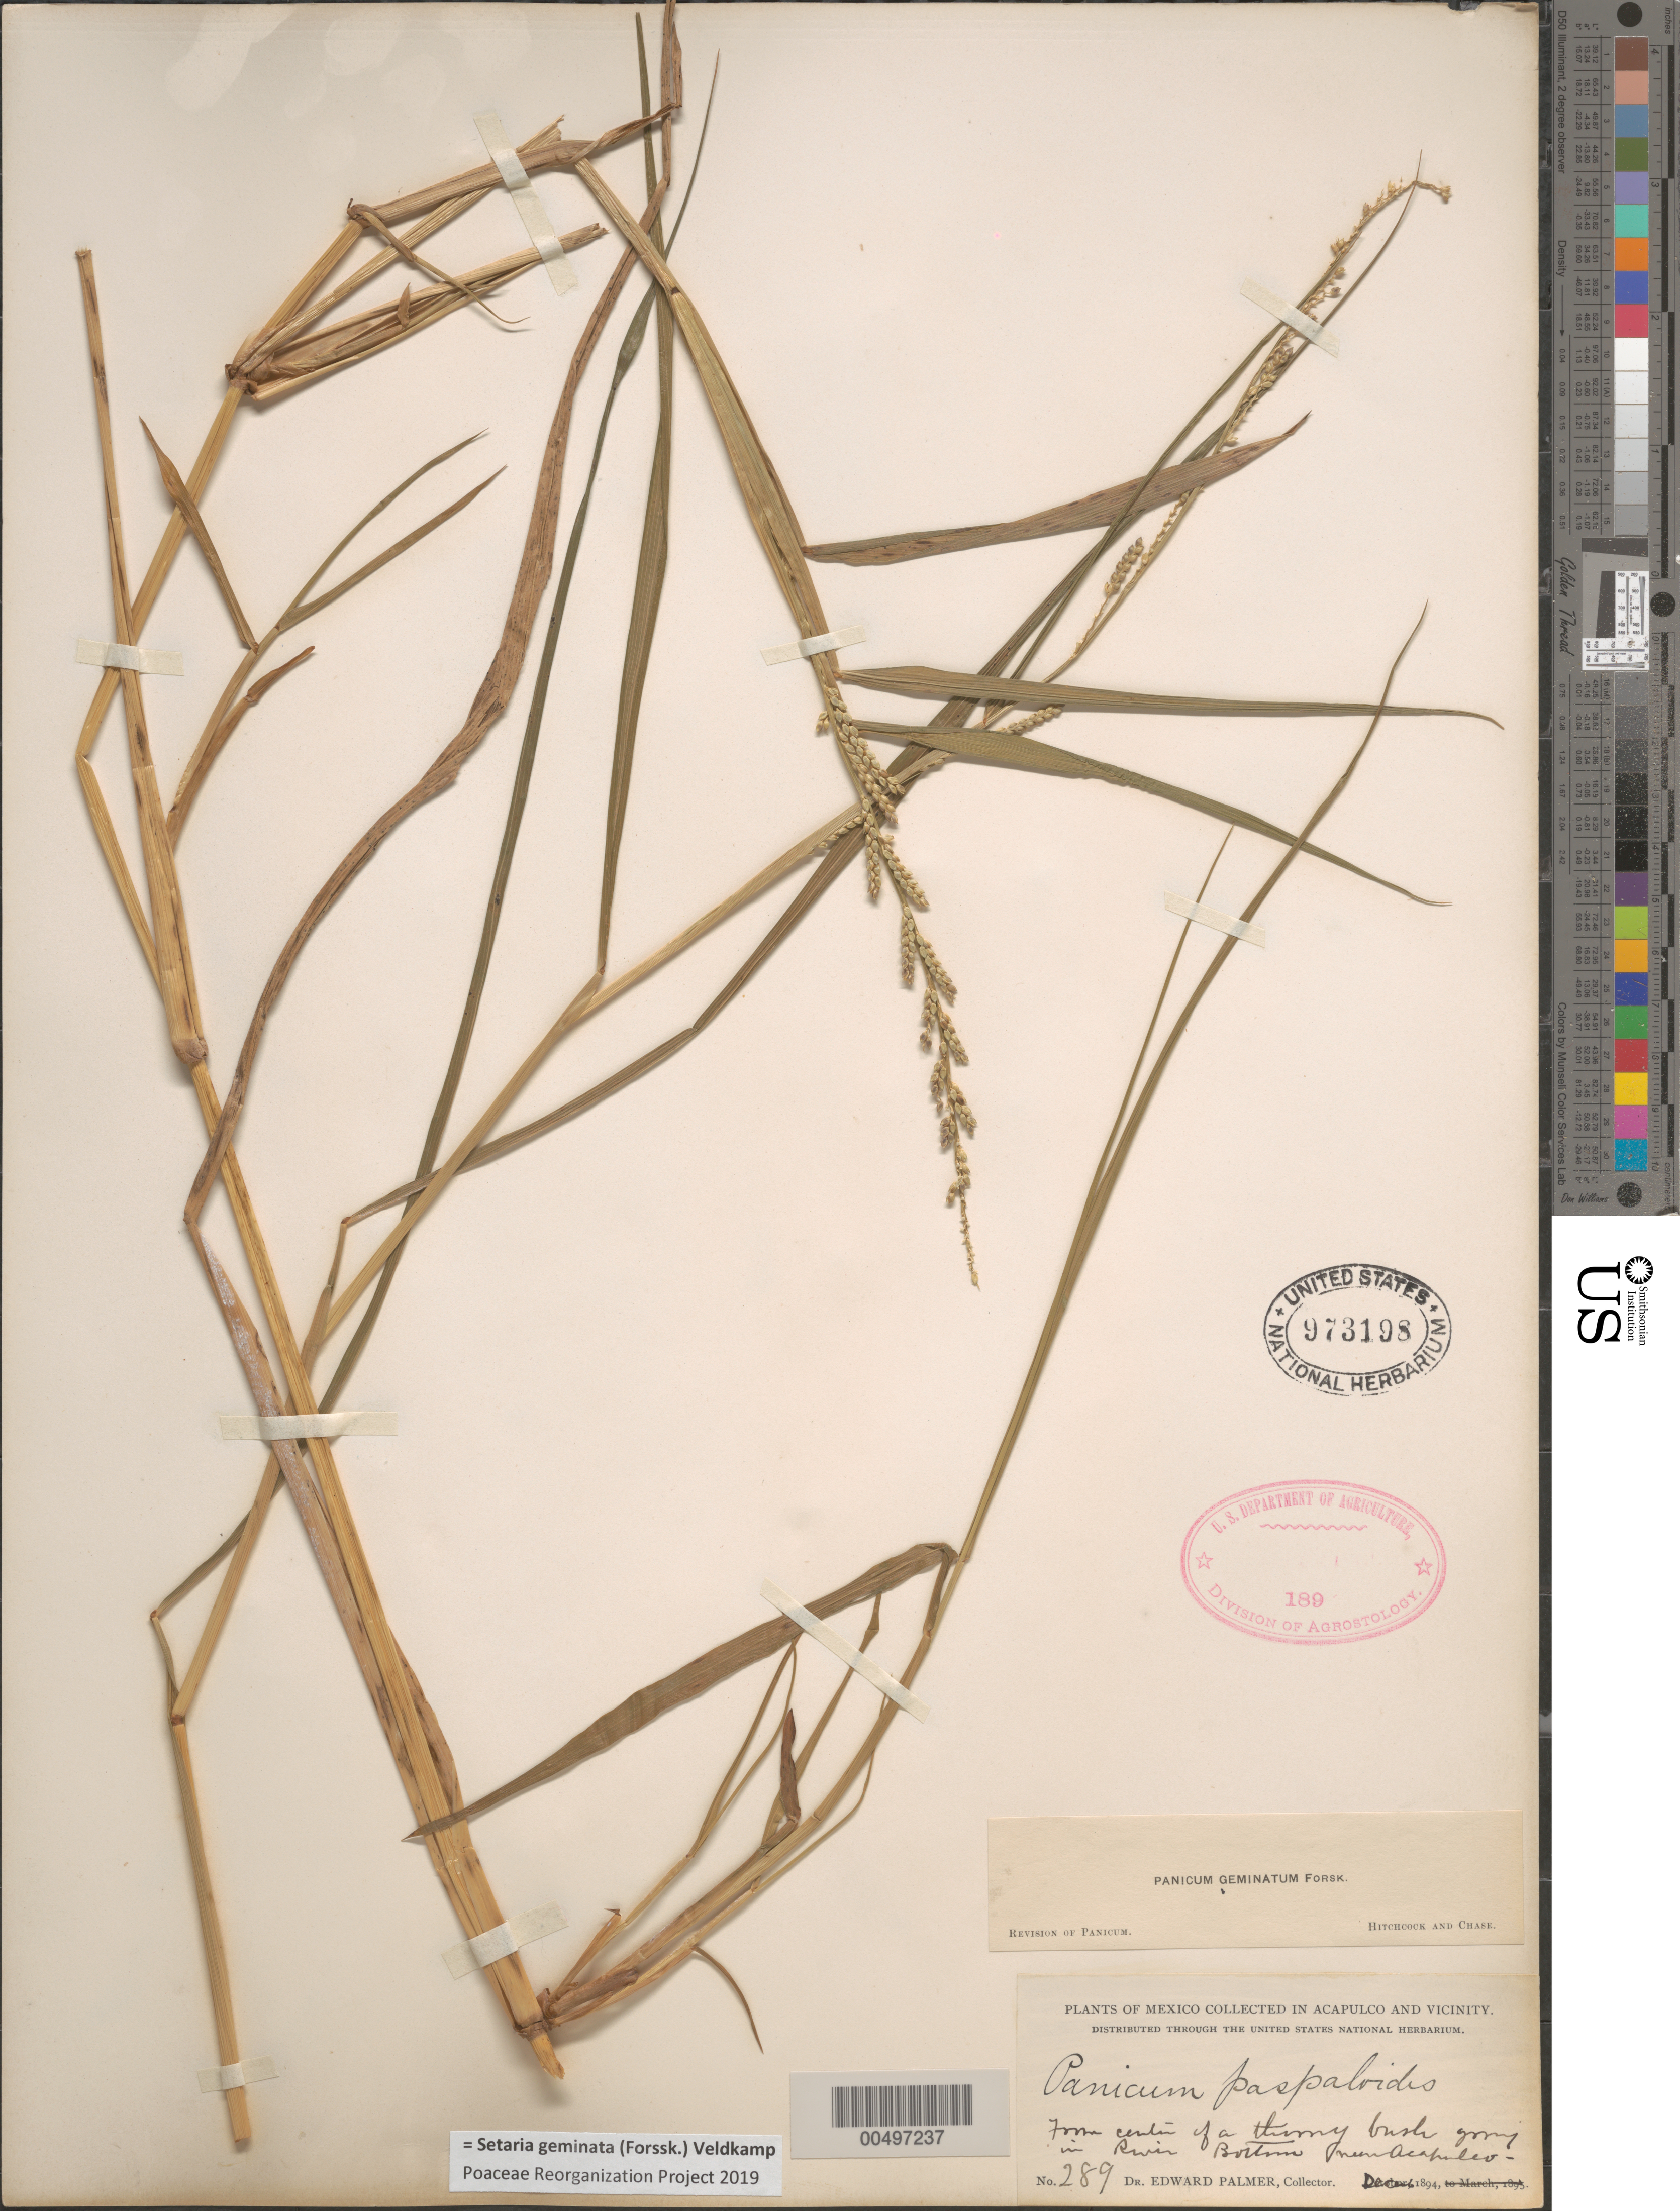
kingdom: Plantae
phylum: Tracheophyta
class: Liliopsida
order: Poales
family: Poaceae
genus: Setaria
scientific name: Setaria geminata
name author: (Forssk.) Veldkamp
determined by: Poaceae Reorganization Project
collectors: E. Palmer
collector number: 289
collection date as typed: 6 Dec 1894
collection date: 1894-12-06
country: Mexico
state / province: Guerrero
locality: Acapulco & vicinity, near Acapulco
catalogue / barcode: US 973198